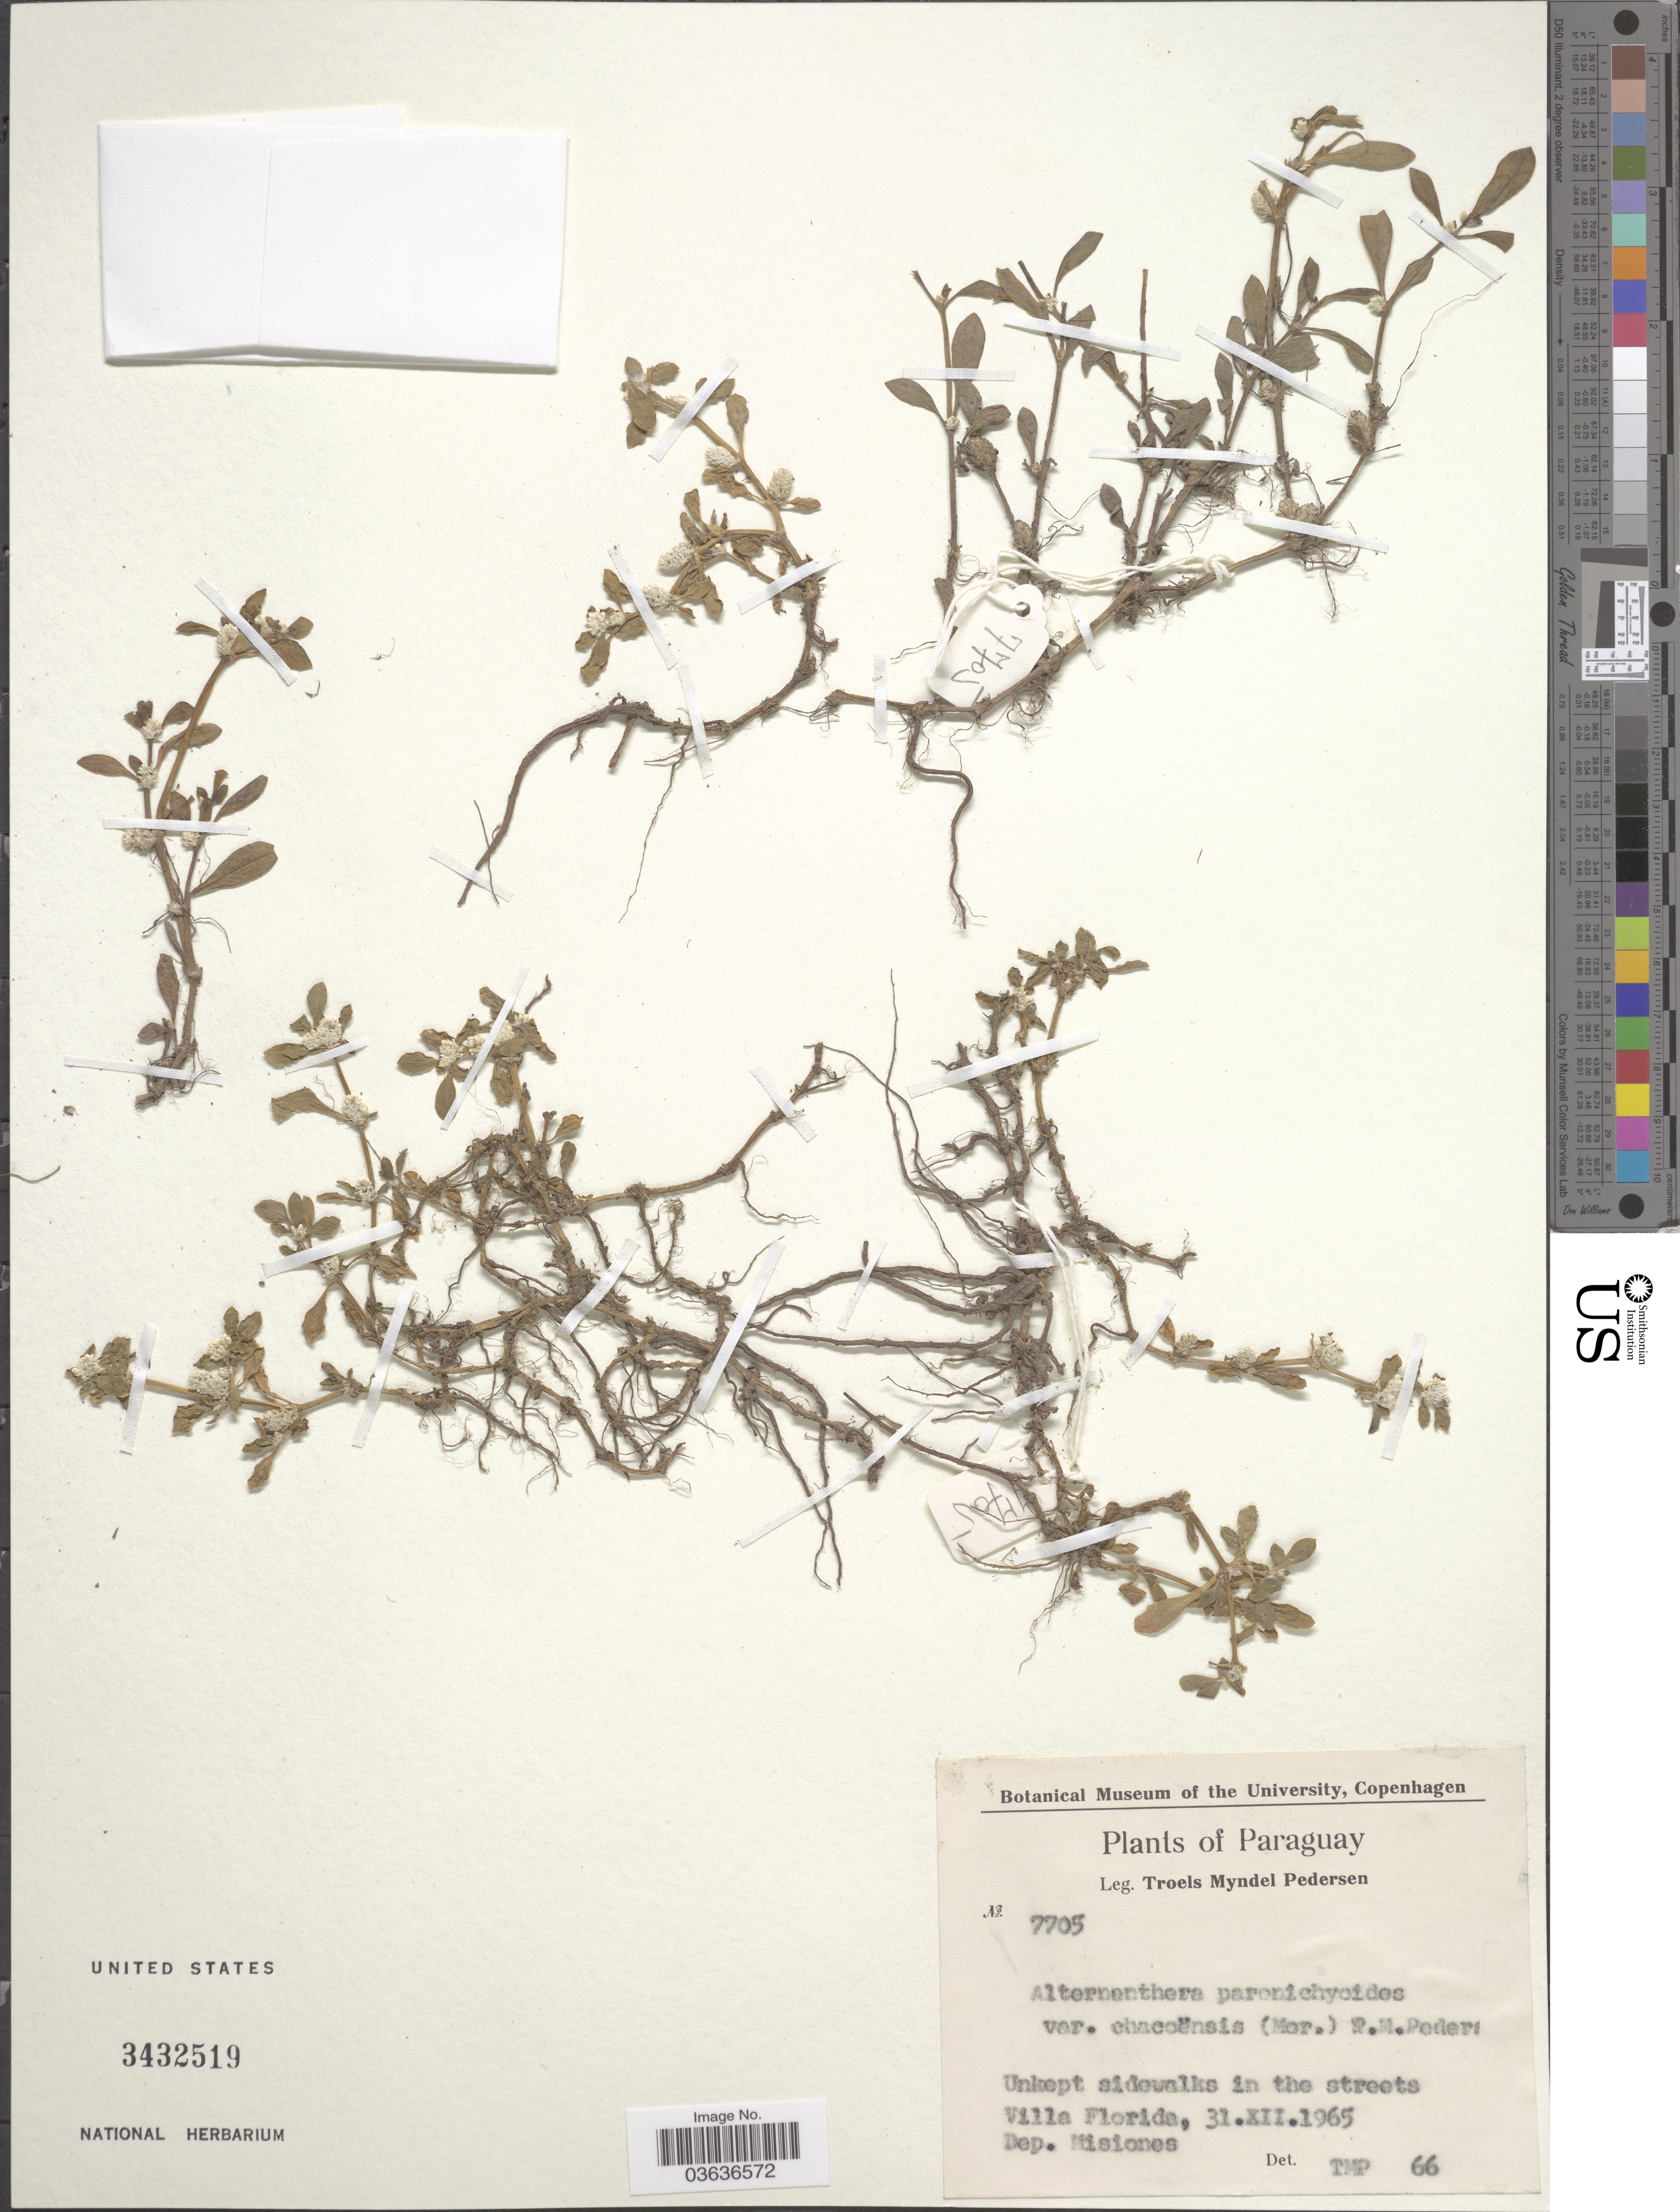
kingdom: Plantae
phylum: Tracheophyta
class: Magnoliopsida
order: Caryophyllales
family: Amaranthaceae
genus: Alternanthera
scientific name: Alternanthera polygonoides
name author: (L.) R. Br. ex Sweet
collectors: T. Pederson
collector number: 7705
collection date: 1965-12-31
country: Paraguay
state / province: Misiones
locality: Unkept sidewalks in the streets Villa Florida. Dep. Misiones.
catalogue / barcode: US 3432519